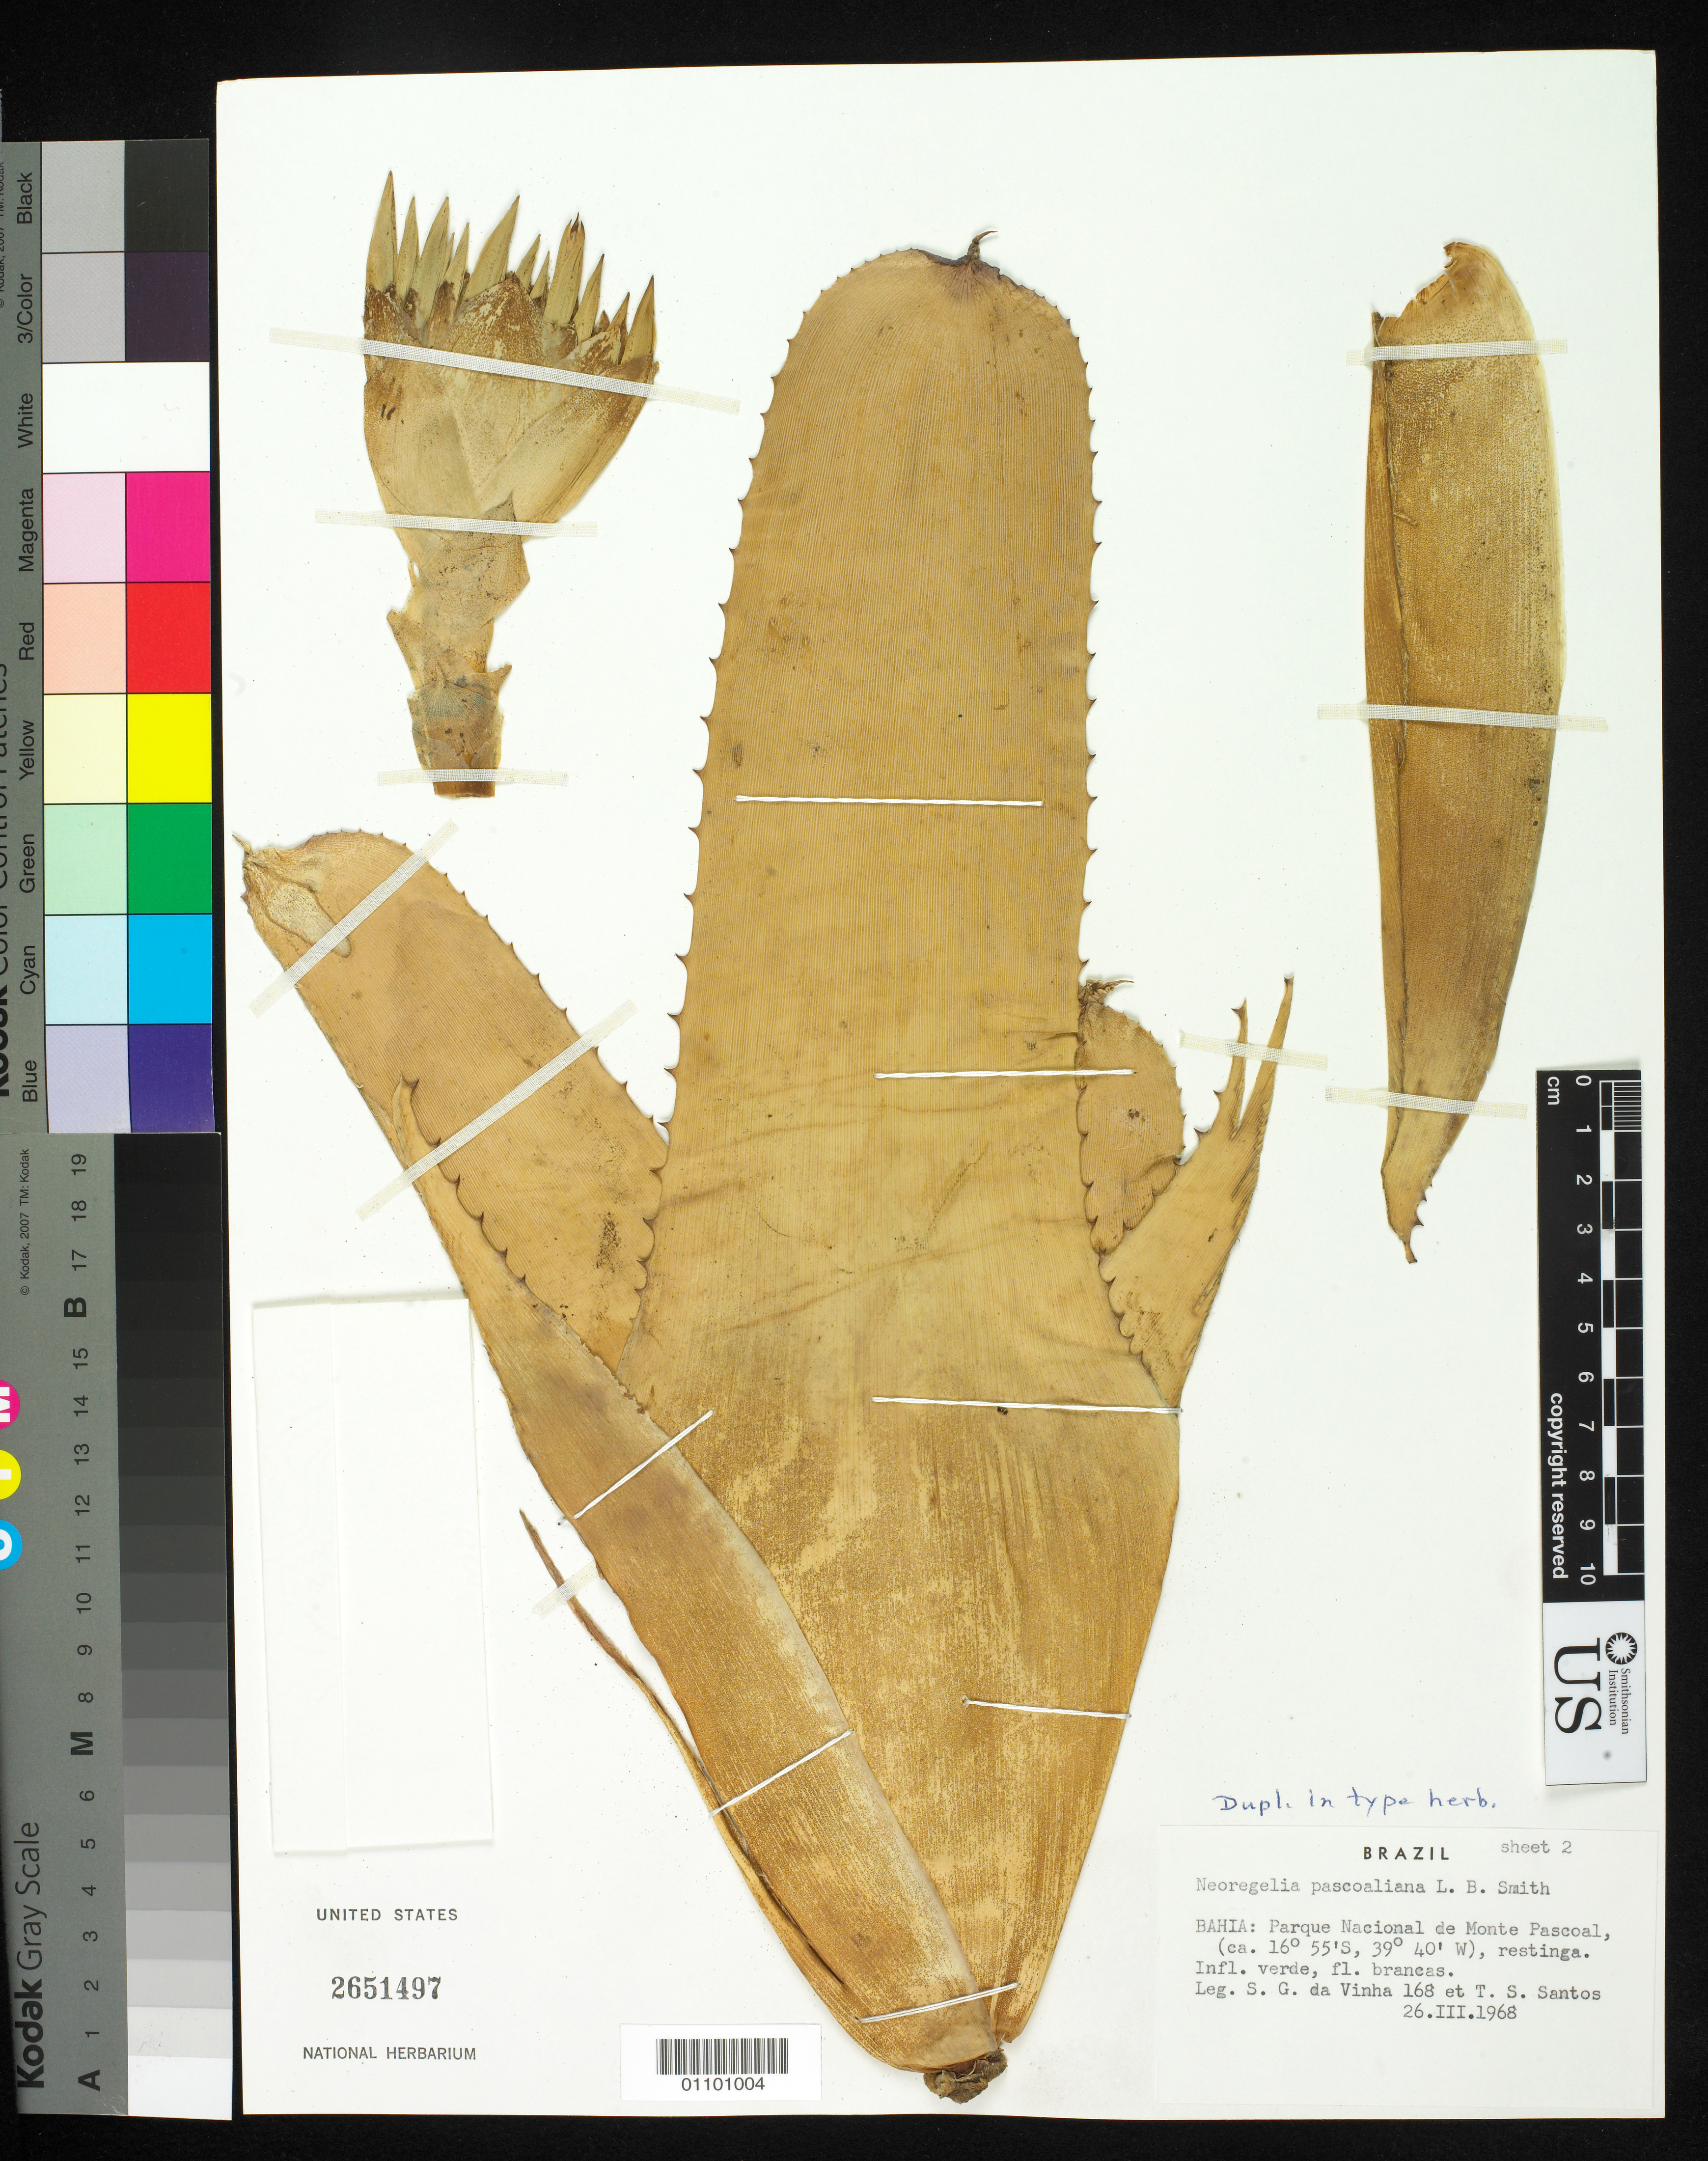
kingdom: Plantae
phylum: Tracheophyta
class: Liliopsida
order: Poales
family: Bromeliaceae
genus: Neoregelia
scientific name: Neoregelia pascoaliana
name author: L.B. Sm.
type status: Isotype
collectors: S. G. Davinha & T. S. Santos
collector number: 168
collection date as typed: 26 Mar 1968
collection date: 1968-03-26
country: Brazil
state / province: Bahia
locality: Parque Nacional de Monte Pascoal, Restinga.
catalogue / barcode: US 2651497